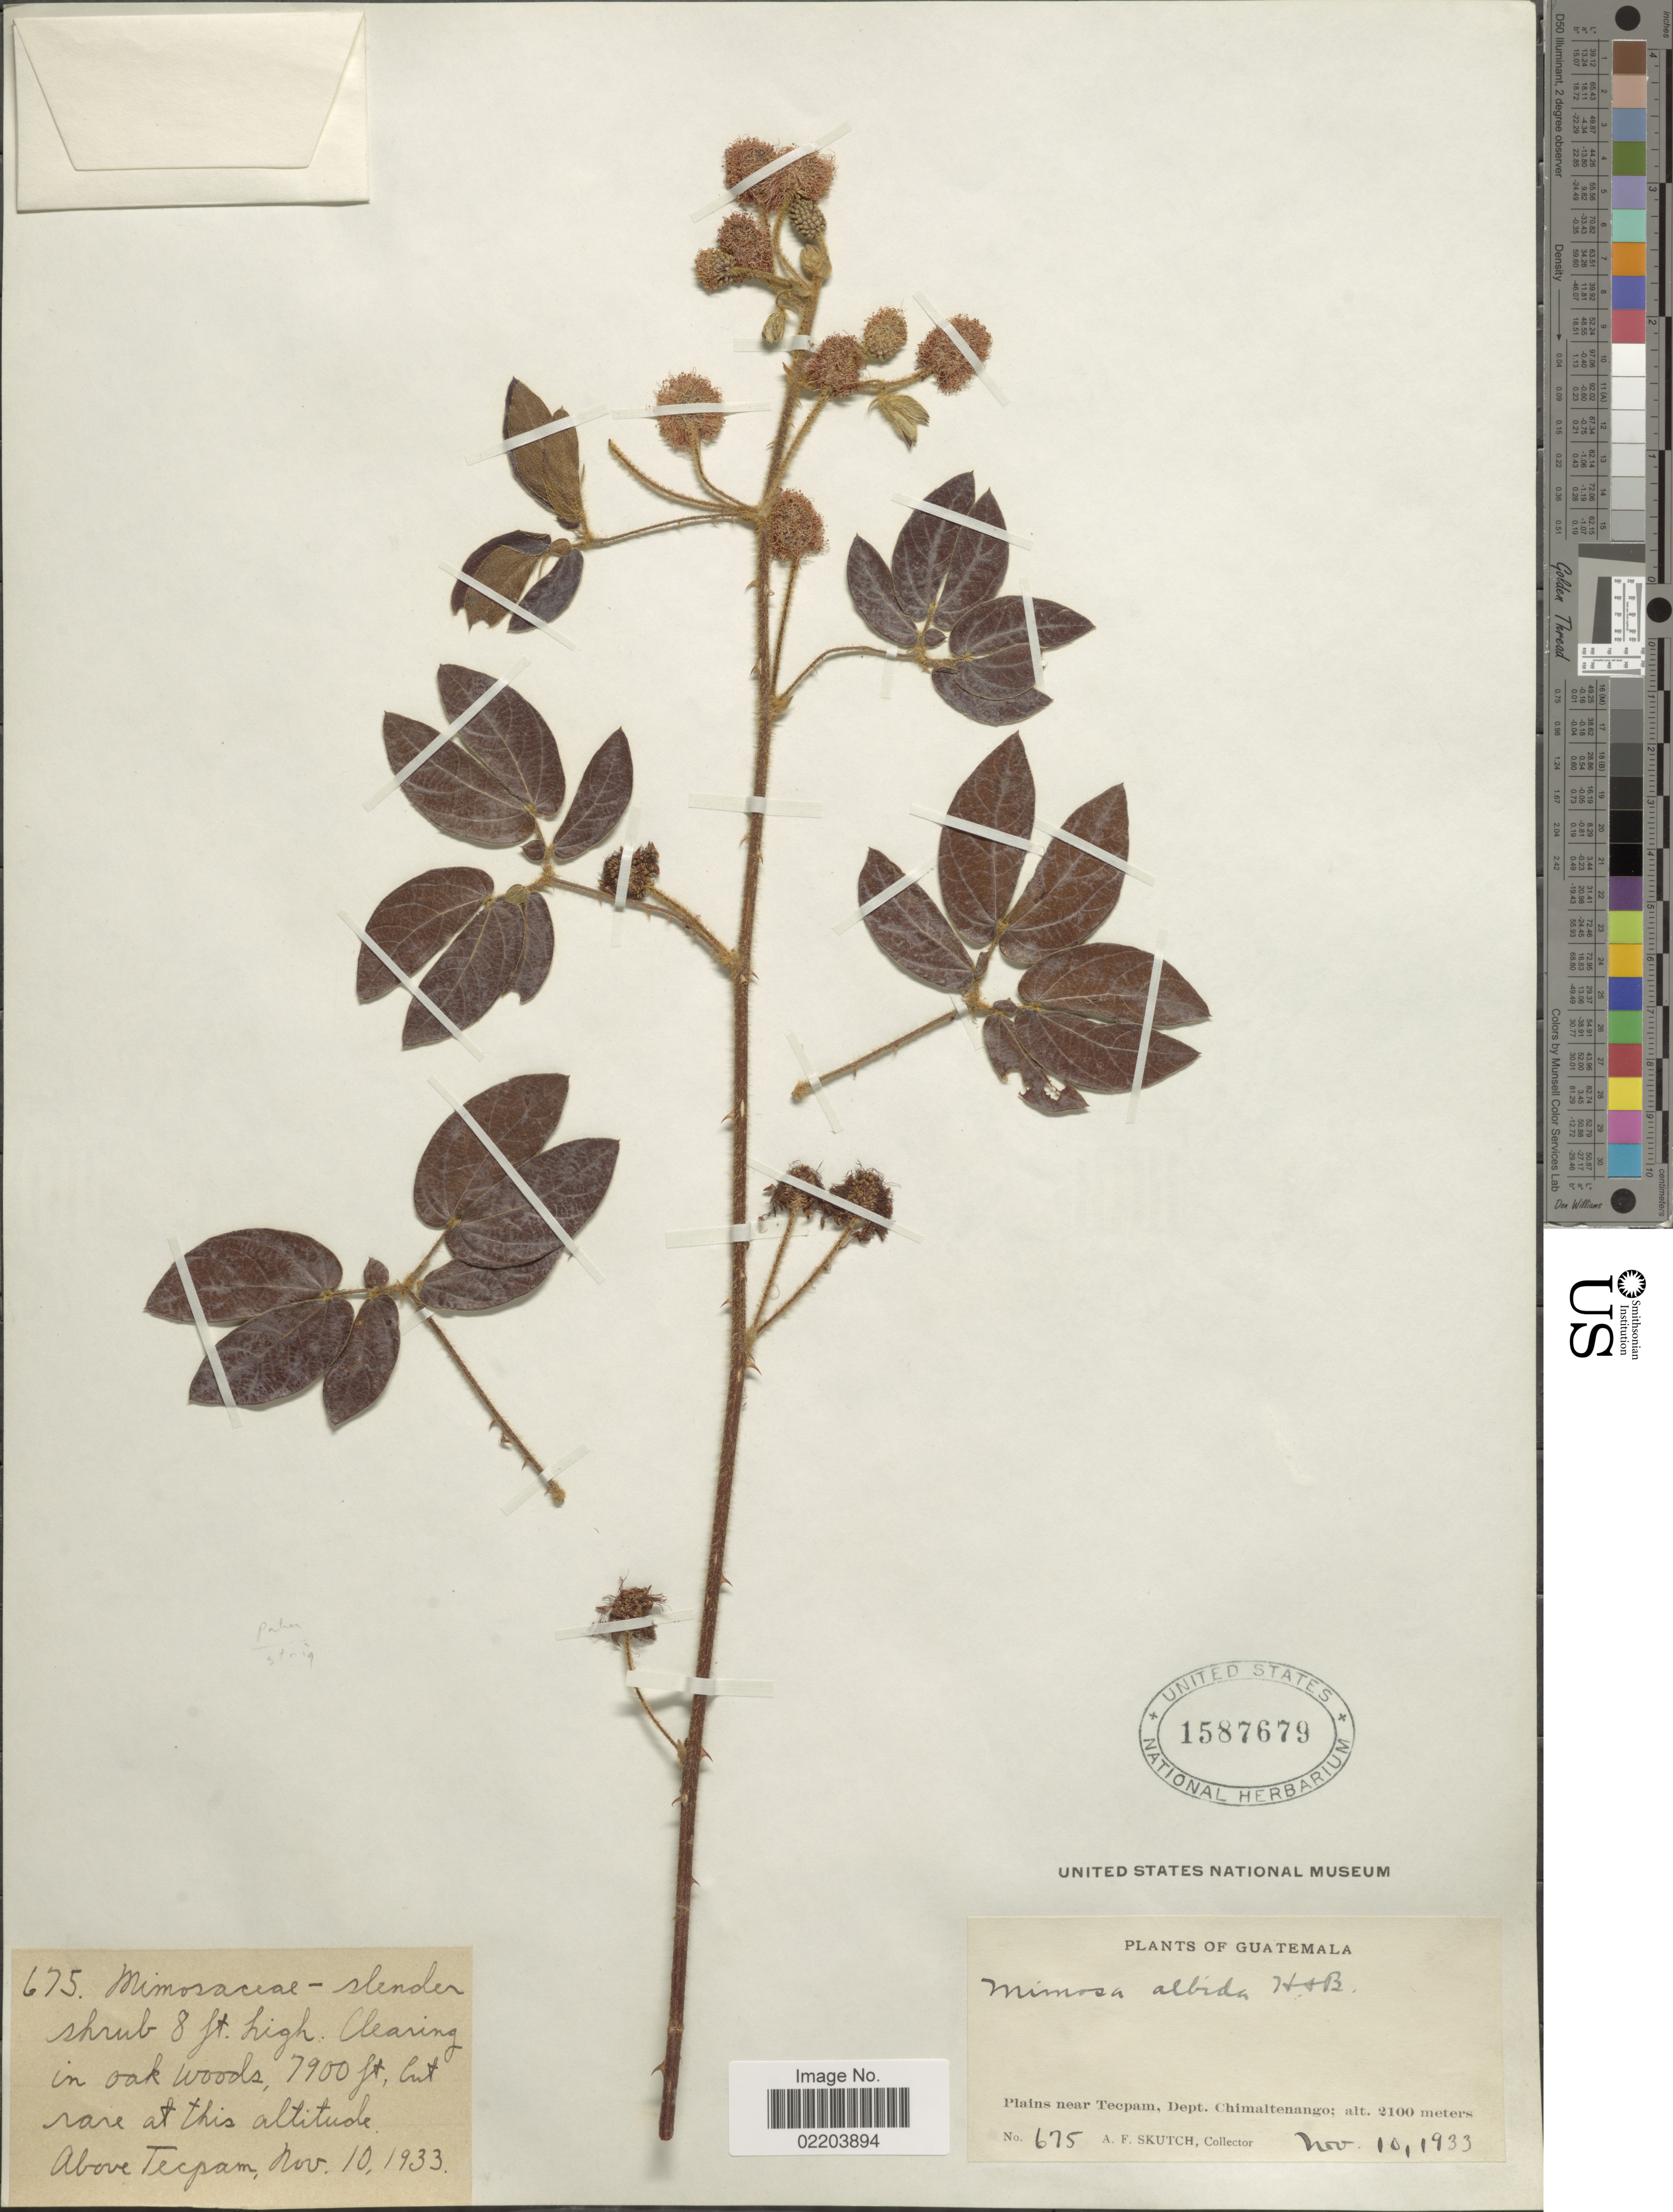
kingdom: Plantae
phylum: Tracheophyta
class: Magnoliopsida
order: Fabales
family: Fabaceae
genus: Mimosa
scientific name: Mimosa albida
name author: Humb. & Bonpl. ex Willd.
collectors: A. F. Skutch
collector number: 675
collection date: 1933-11-10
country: Guatemala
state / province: Chimaltenango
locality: Plains near Teepam, Dept. Chimaltenango, Clearing in oak woods, Above Tecpam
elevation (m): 2100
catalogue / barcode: US 1587679